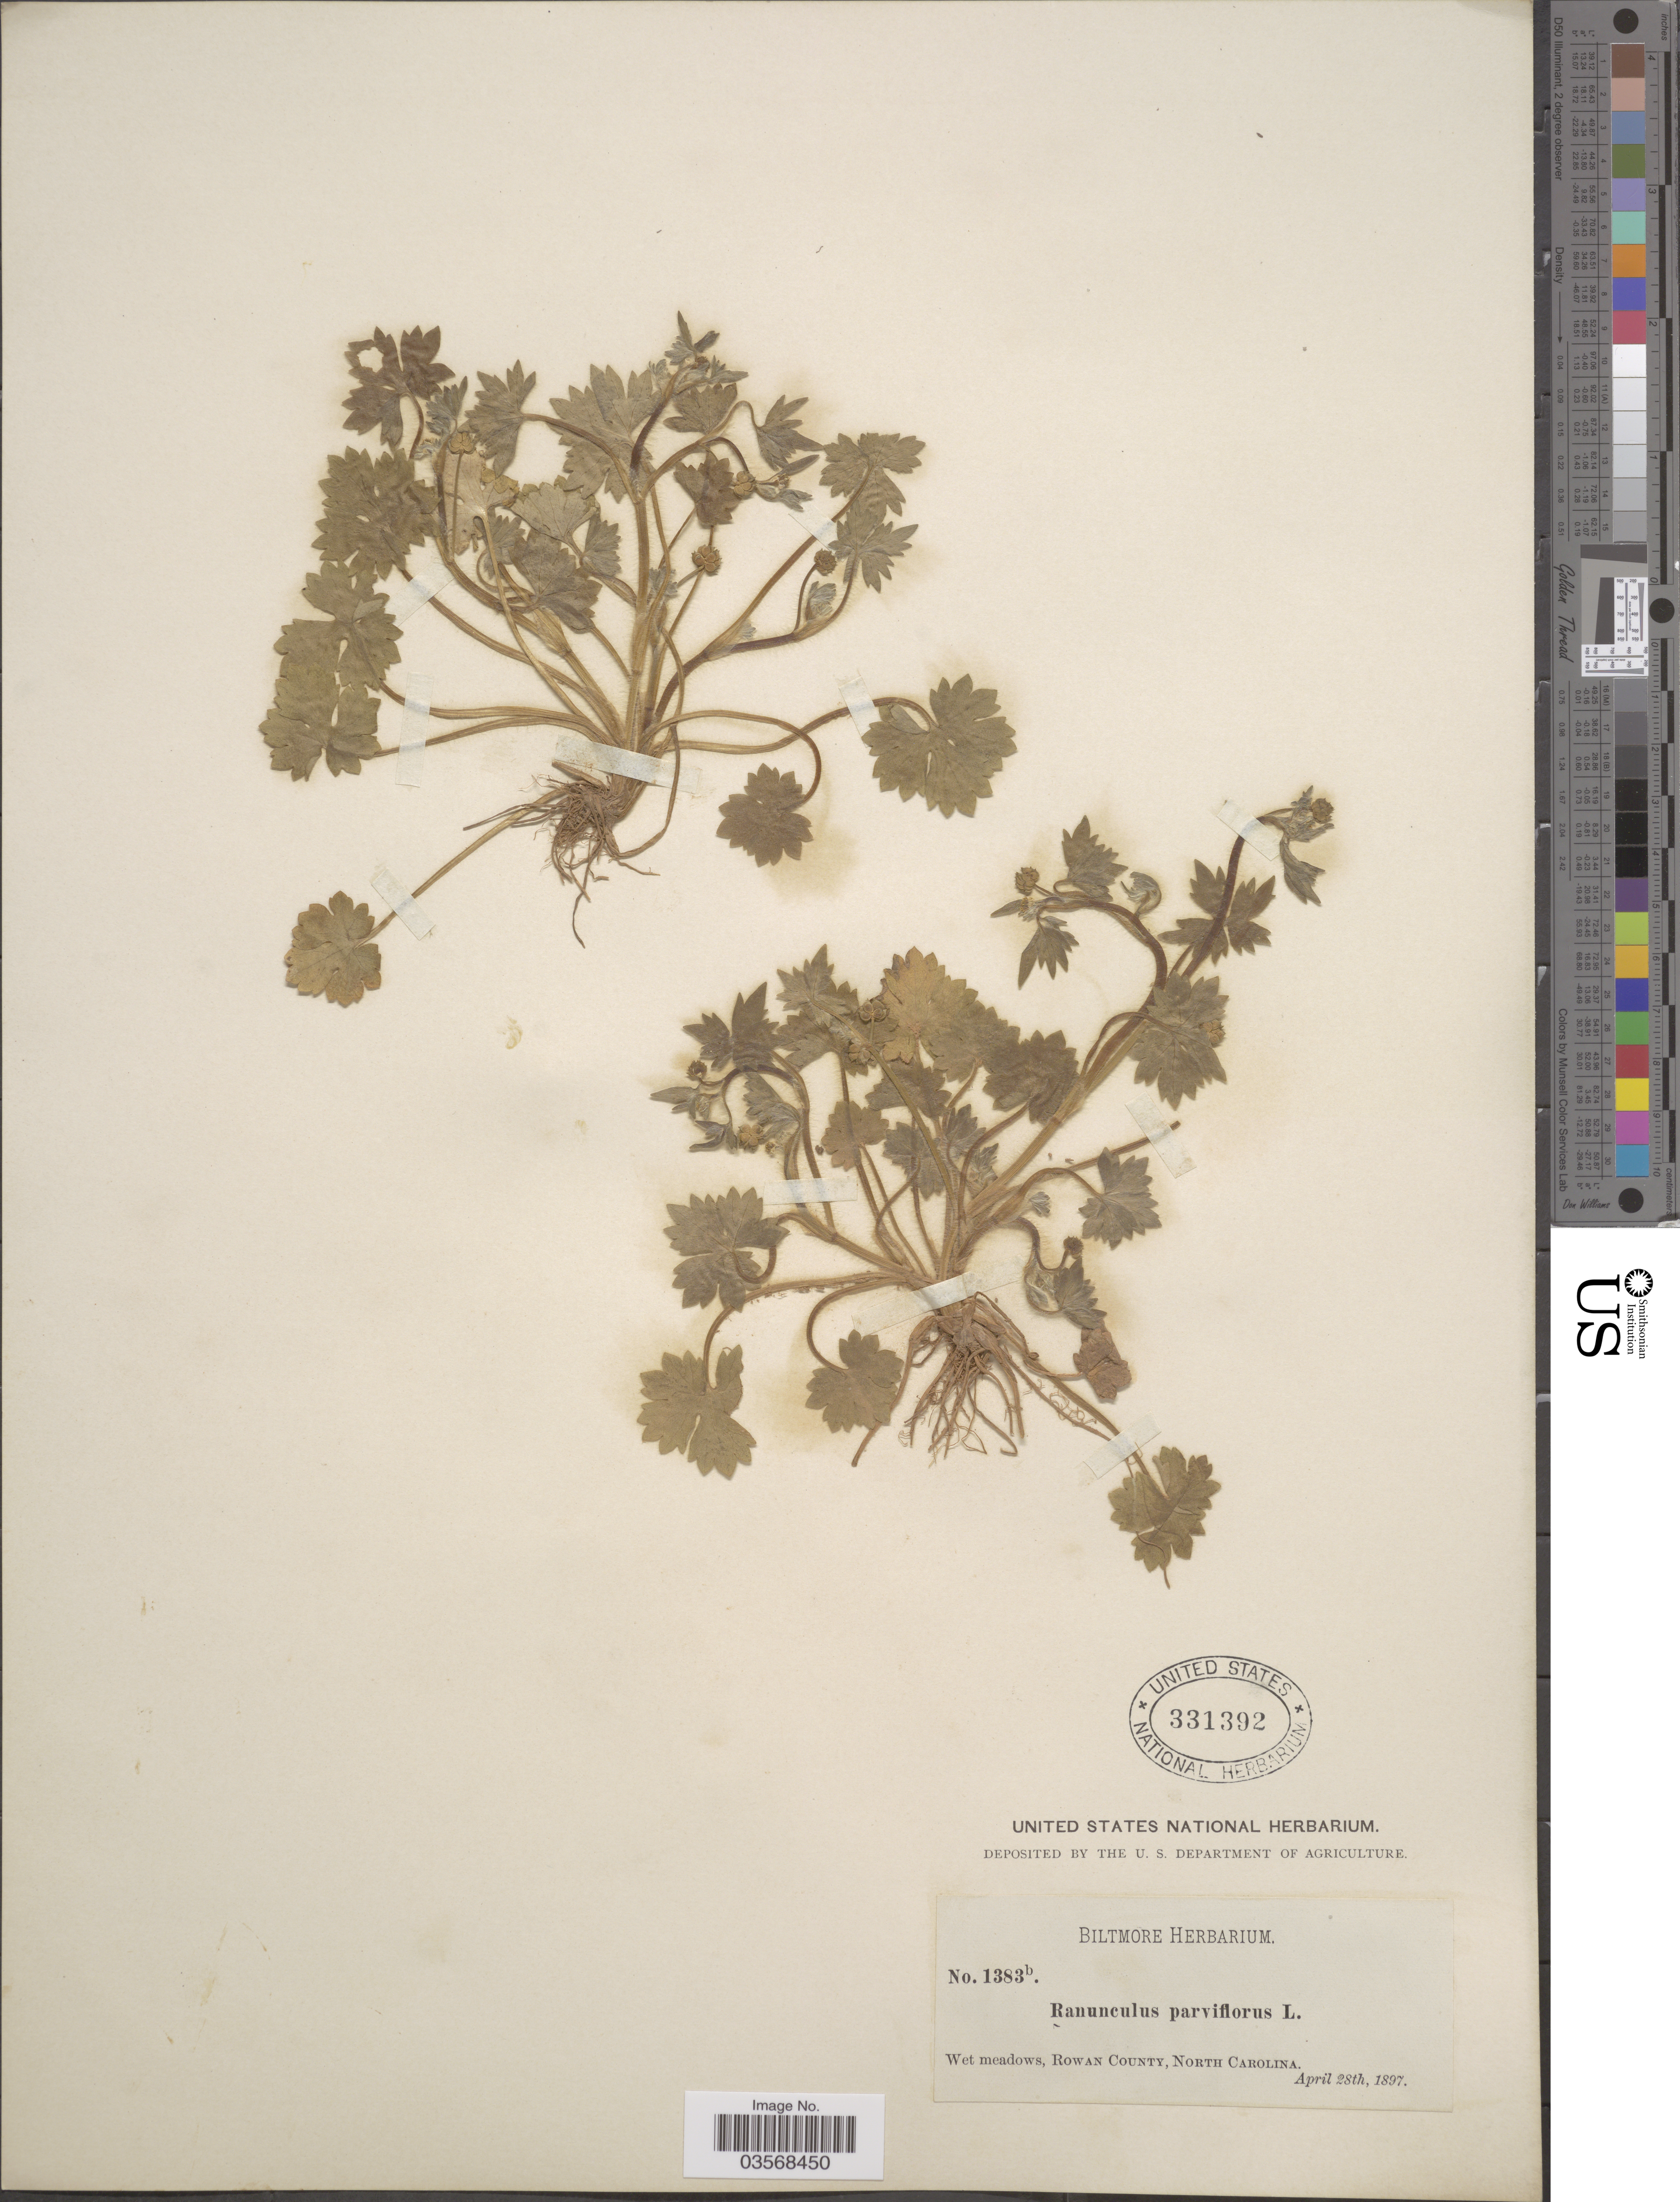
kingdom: Plantae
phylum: Tracheophyta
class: Magnoliopsida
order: Ranunculales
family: Ranunculaceae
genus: Ranunculus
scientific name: Ranunculus parviflorus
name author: L.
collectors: ex herb. Biltmore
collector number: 1383b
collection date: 1897-04-28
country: United States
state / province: North Carolina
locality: Rowan County.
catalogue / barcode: US 331392